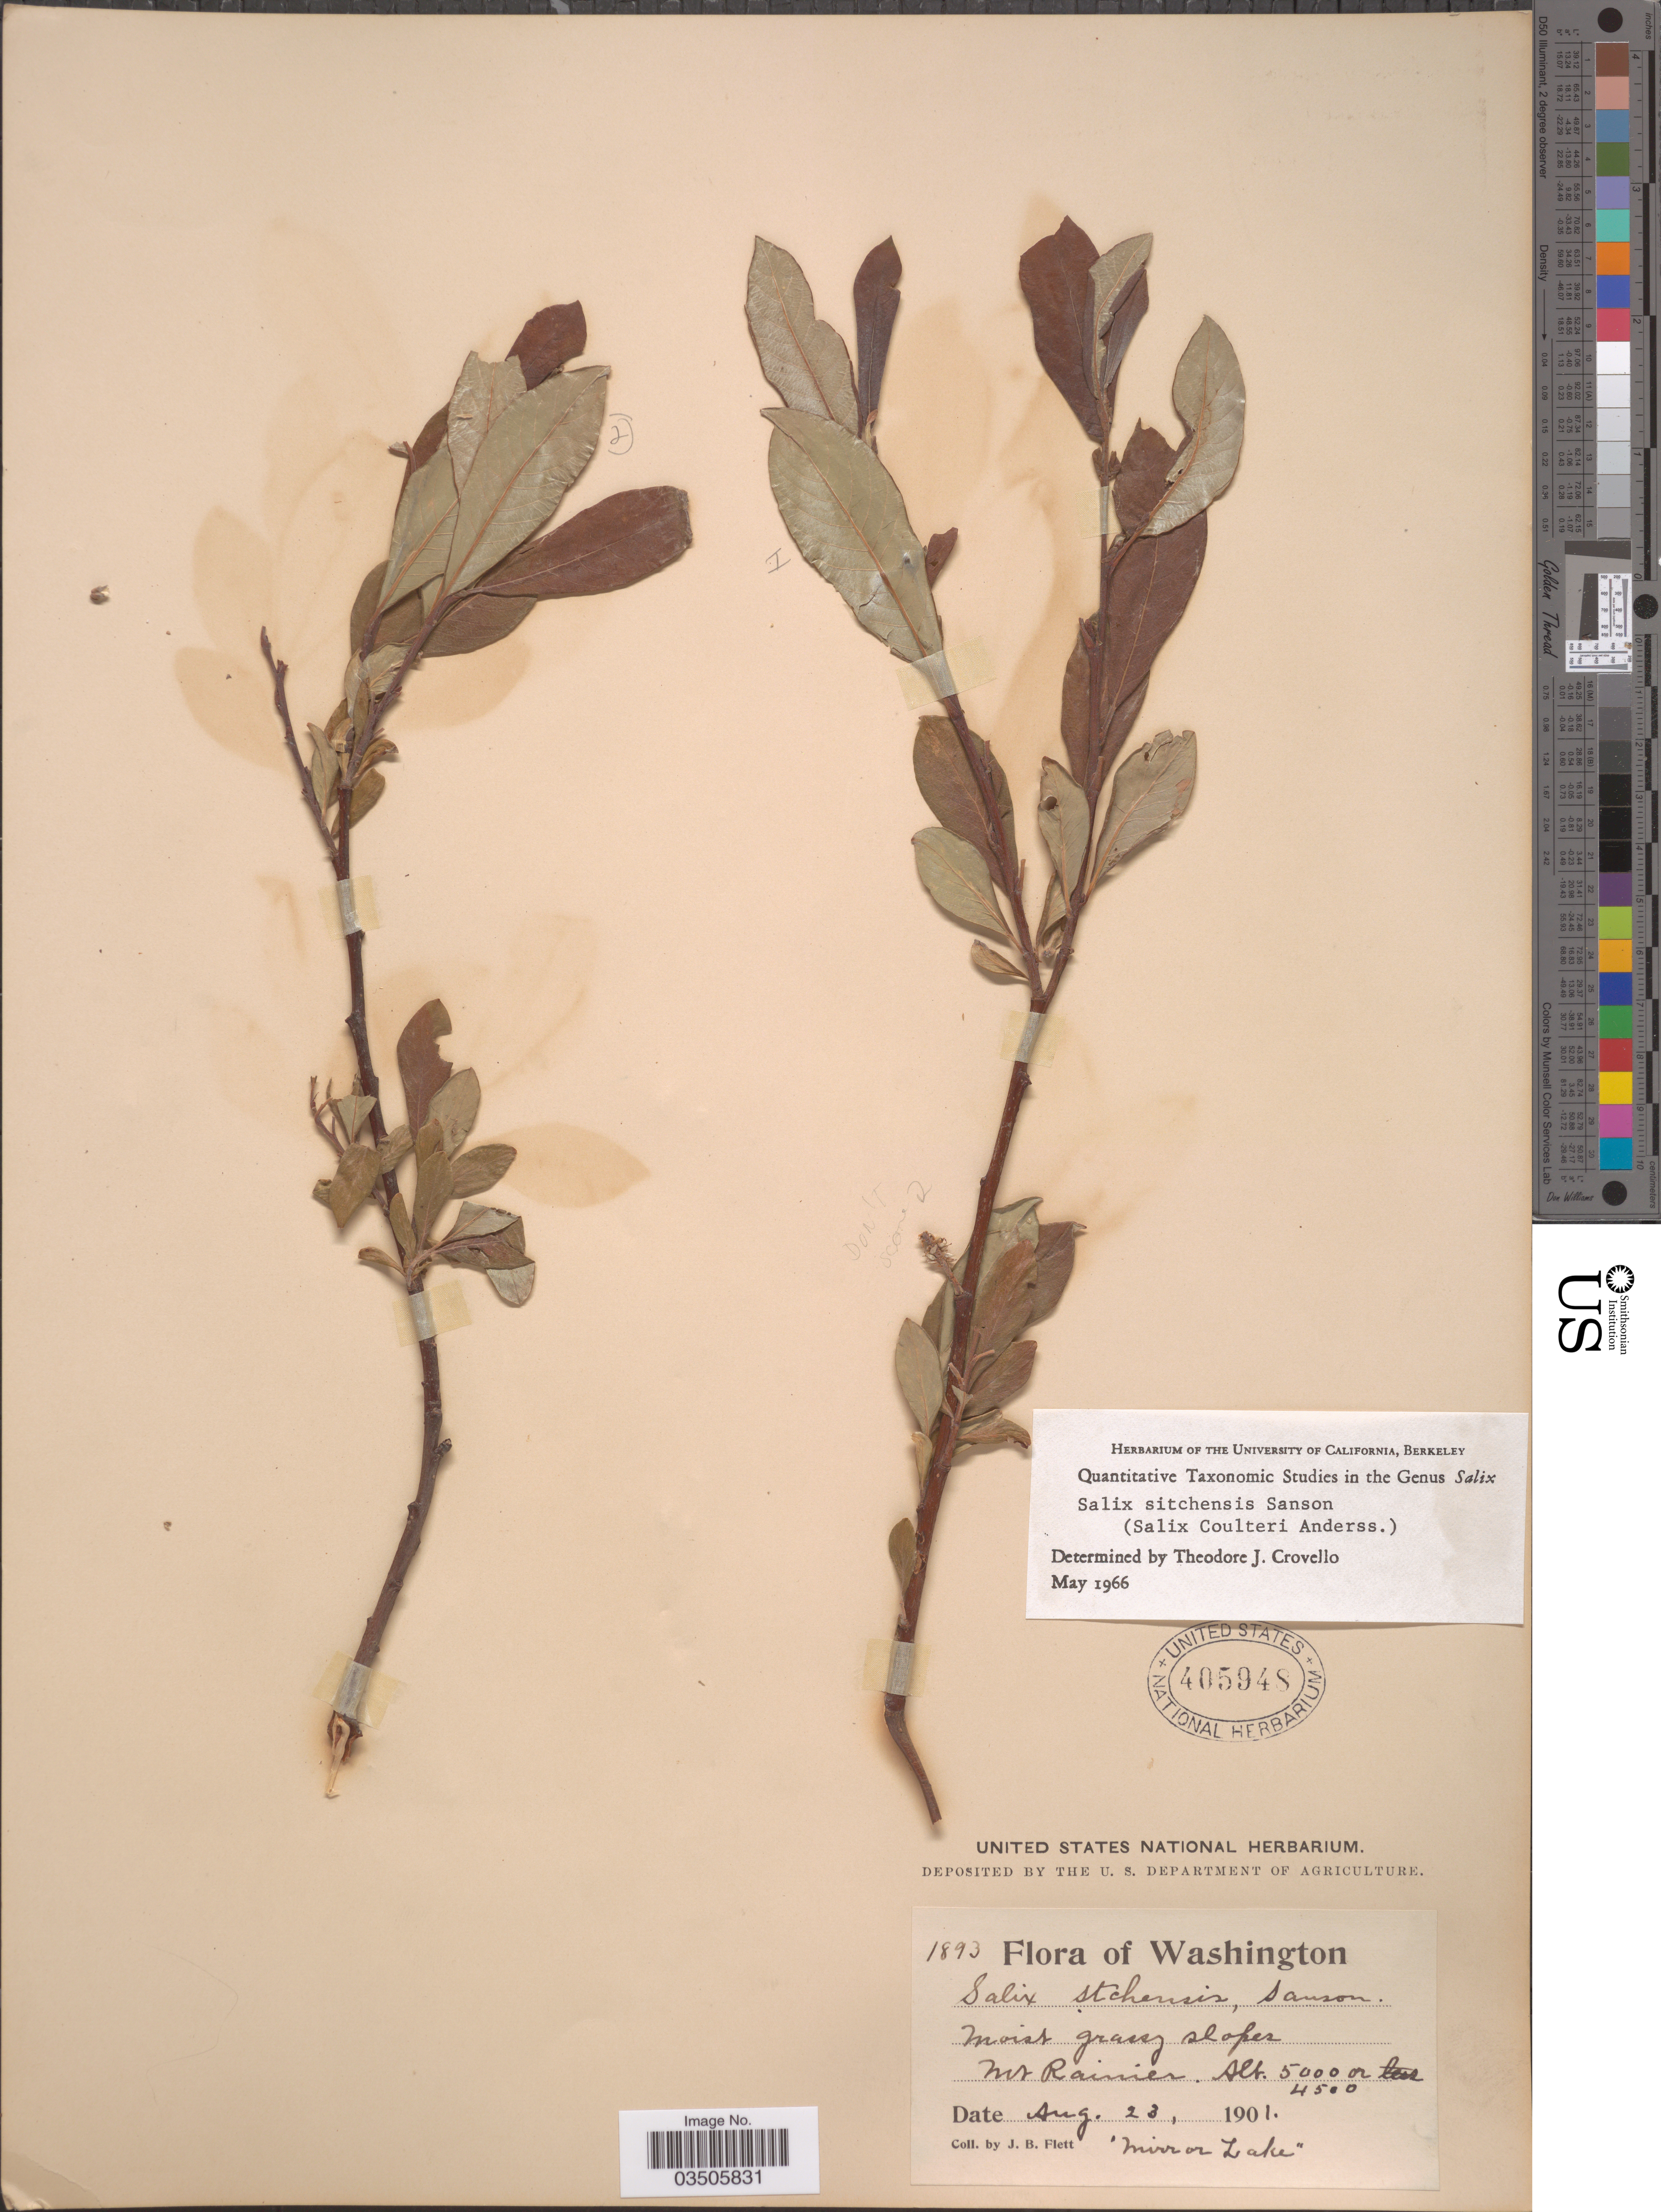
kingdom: Plantae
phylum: Tracheophyta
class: Magnoliopsida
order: Malpighiales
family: Salicaceae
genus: Salix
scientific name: Salix sitchensis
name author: Sanson ex Bong.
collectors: J. Flett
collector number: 1893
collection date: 1901-08-23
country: United States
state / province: Washington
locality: Mt. Rainier. "Mirror Lake".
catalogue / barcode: US 405948